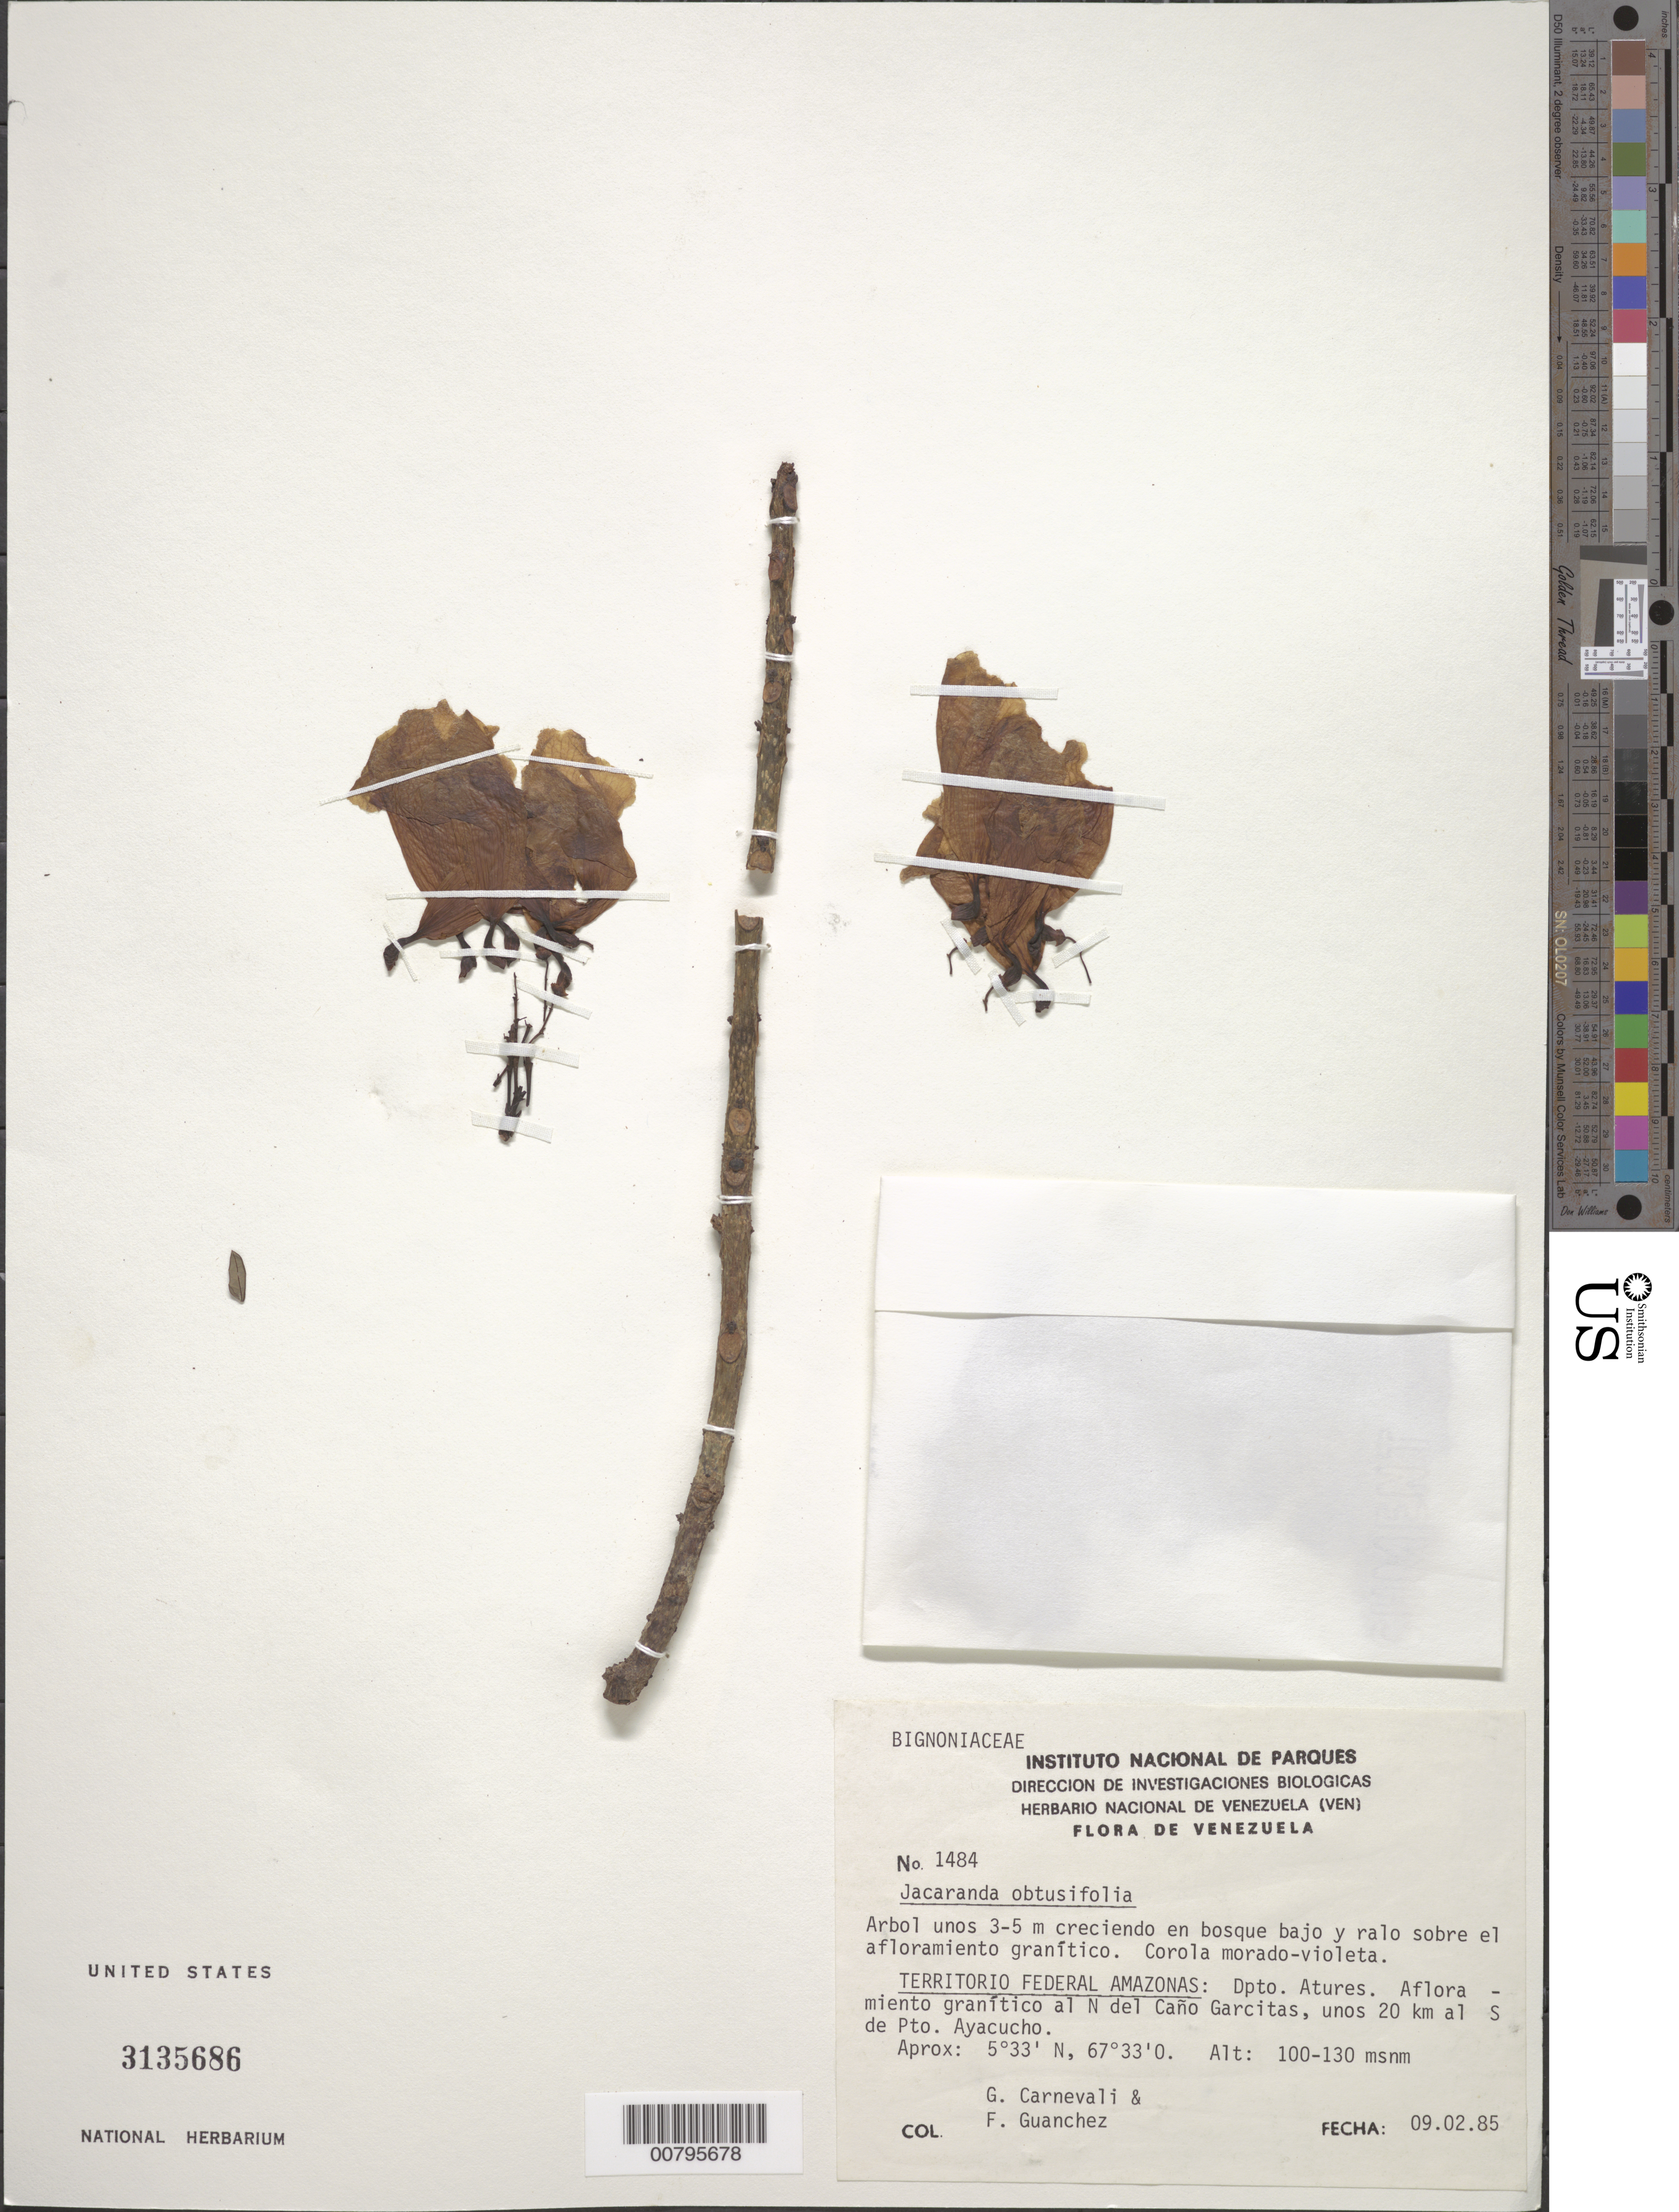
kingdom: Plantae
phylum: Tracheophyta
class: Magnoliopsida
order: Lamiales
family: Bignoniaceae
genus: Jacaranda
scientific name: Jacaranda obtusifolia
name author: Bonpl.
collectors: G. Carnevali & F. Guánchez M.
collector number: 1484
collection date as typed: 9-Feb-85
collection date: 1985-02-09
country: Venezuela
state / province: Amazonas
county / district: Atures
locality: Puerto Ayacucho, 20 km S of, N del Caño Garcitas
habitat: Creciendo en isla de bosque bajo, sobre el afloramiento granitico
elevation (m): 100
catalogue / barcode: US 3135686